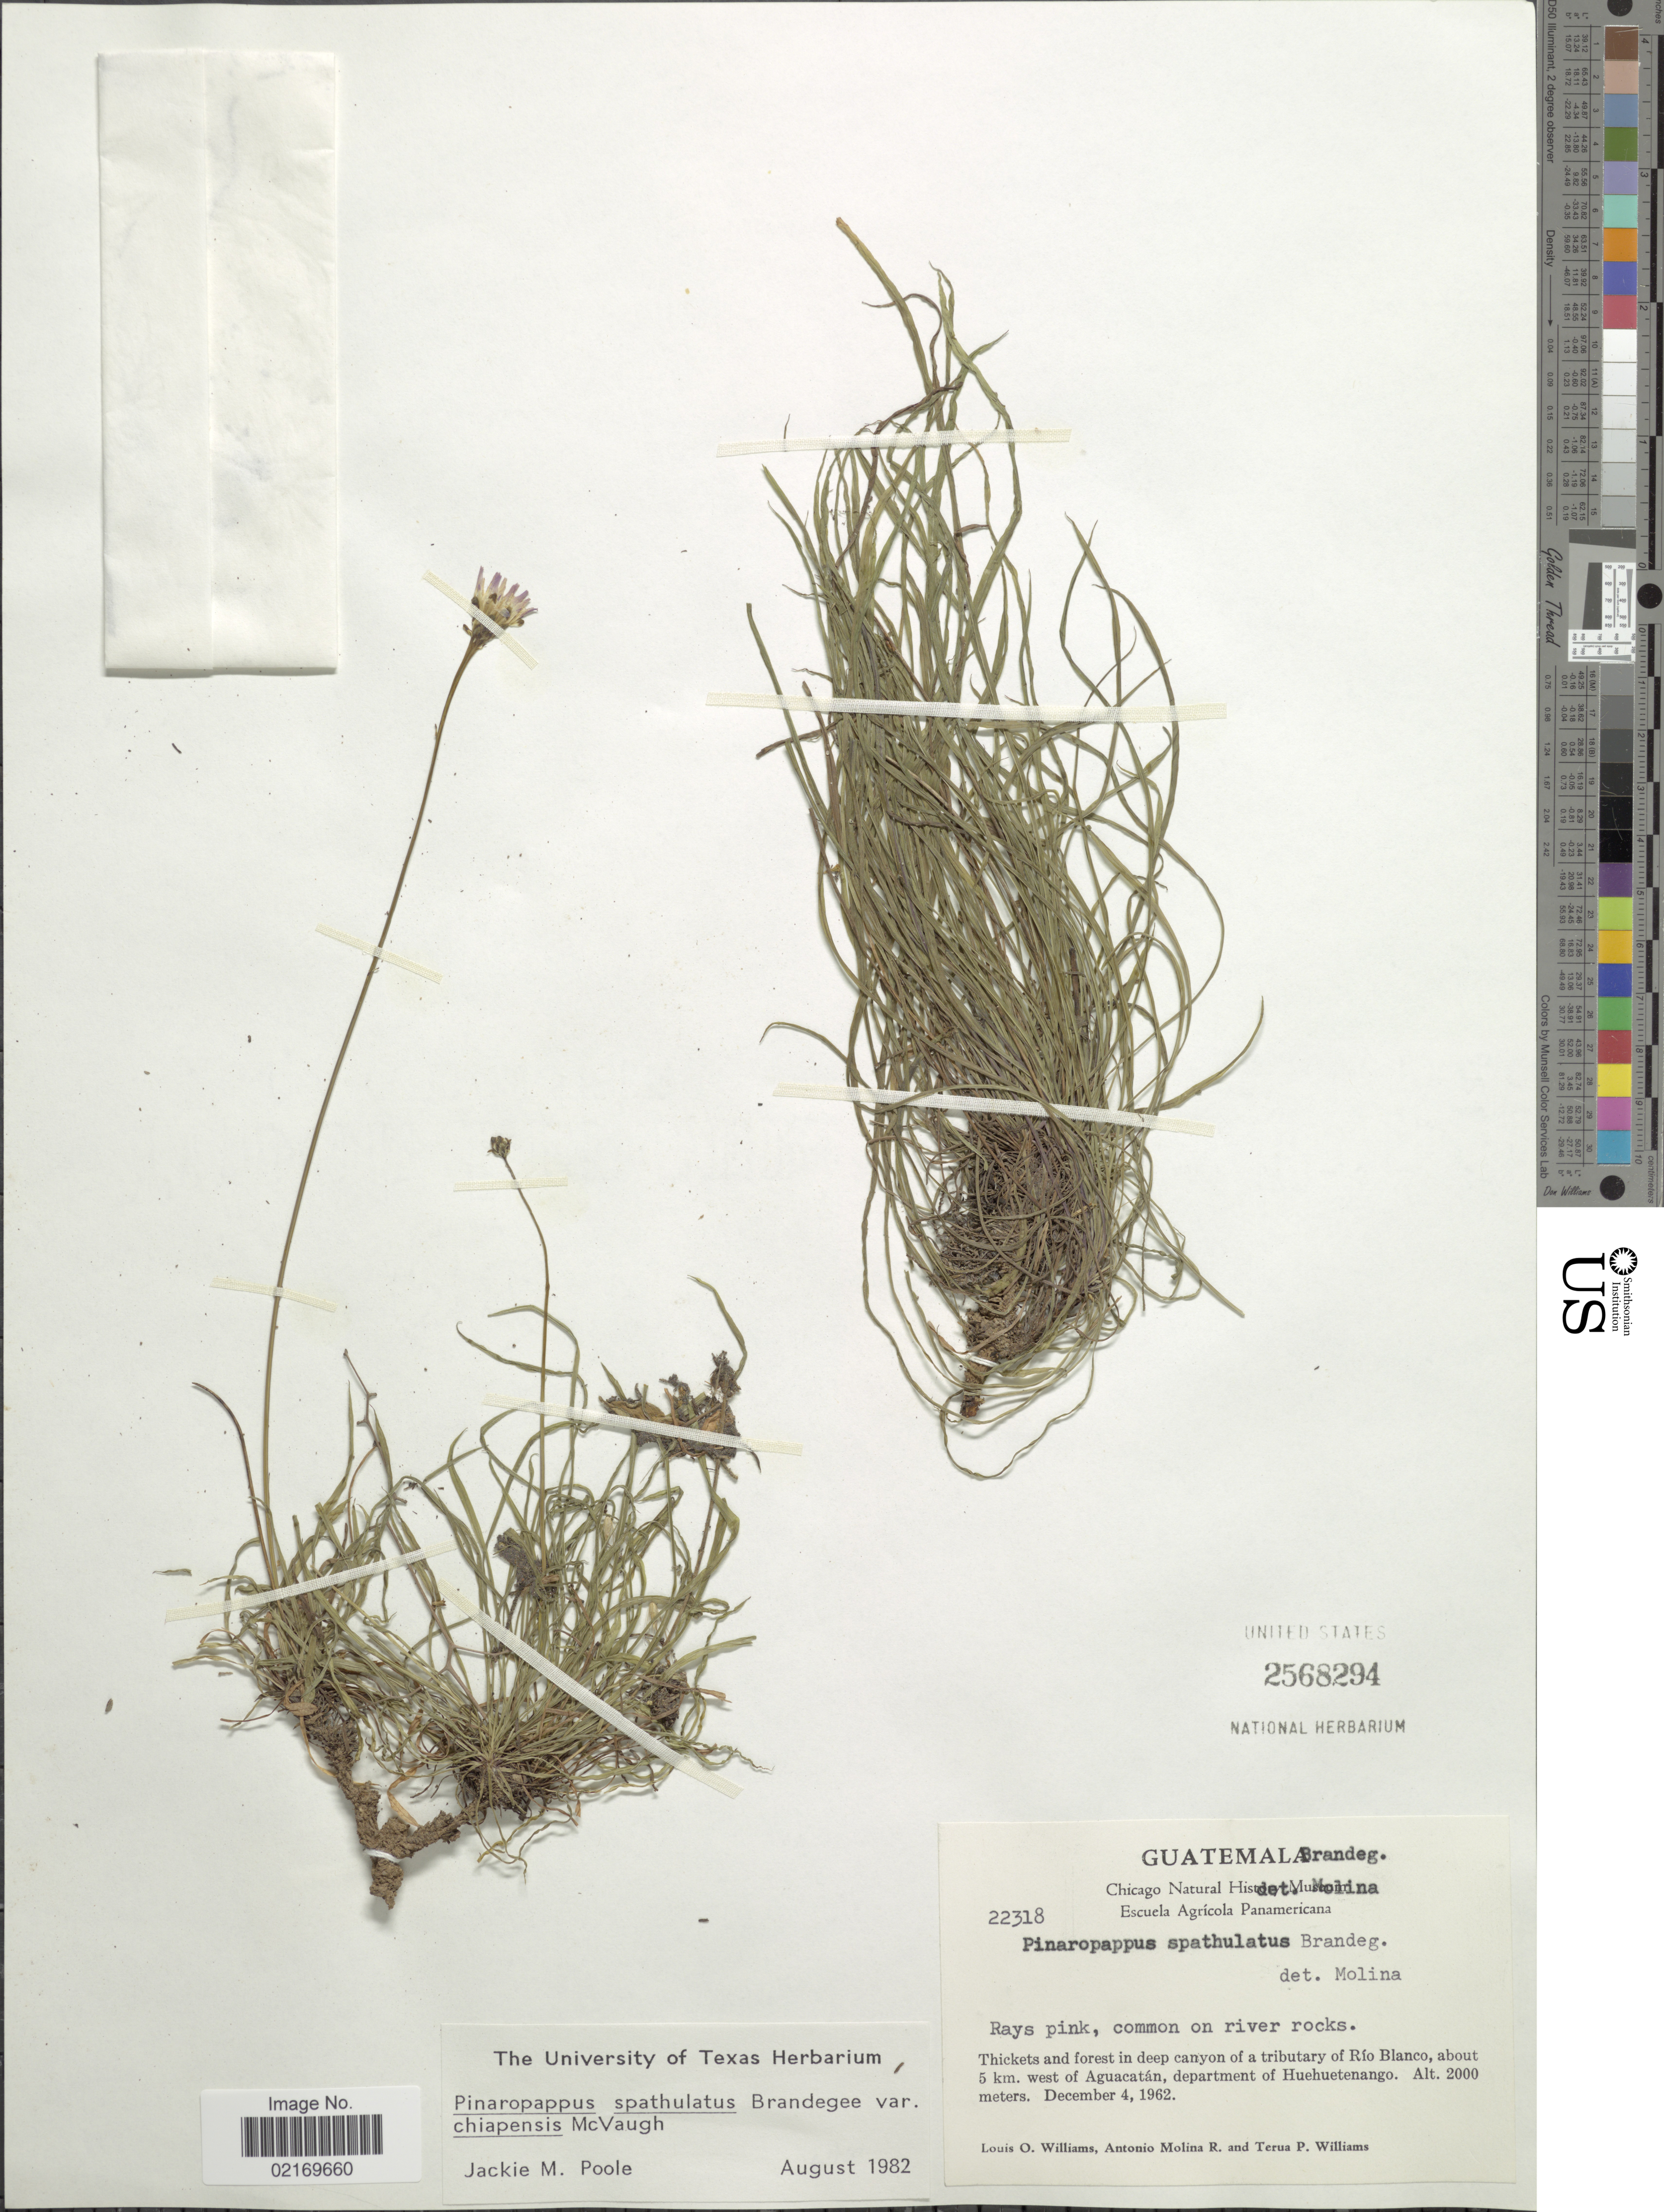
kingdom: Plantae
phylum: Tracheophyta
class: Magnoliopsida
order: Asterales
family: Asteraceae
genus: Pinaropappus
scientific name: Pinaropappus spathulatus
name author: Brandegee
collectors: L. O. Williams, A. Molina R. & T. P. Williams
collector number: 22318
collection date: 1962-12-04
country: Guatemala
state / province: Huehuetenango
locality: Canyon of a tributary of Rio Blano, about 5 km west of Aguacatan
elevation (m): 2200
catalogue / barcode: US 2568294